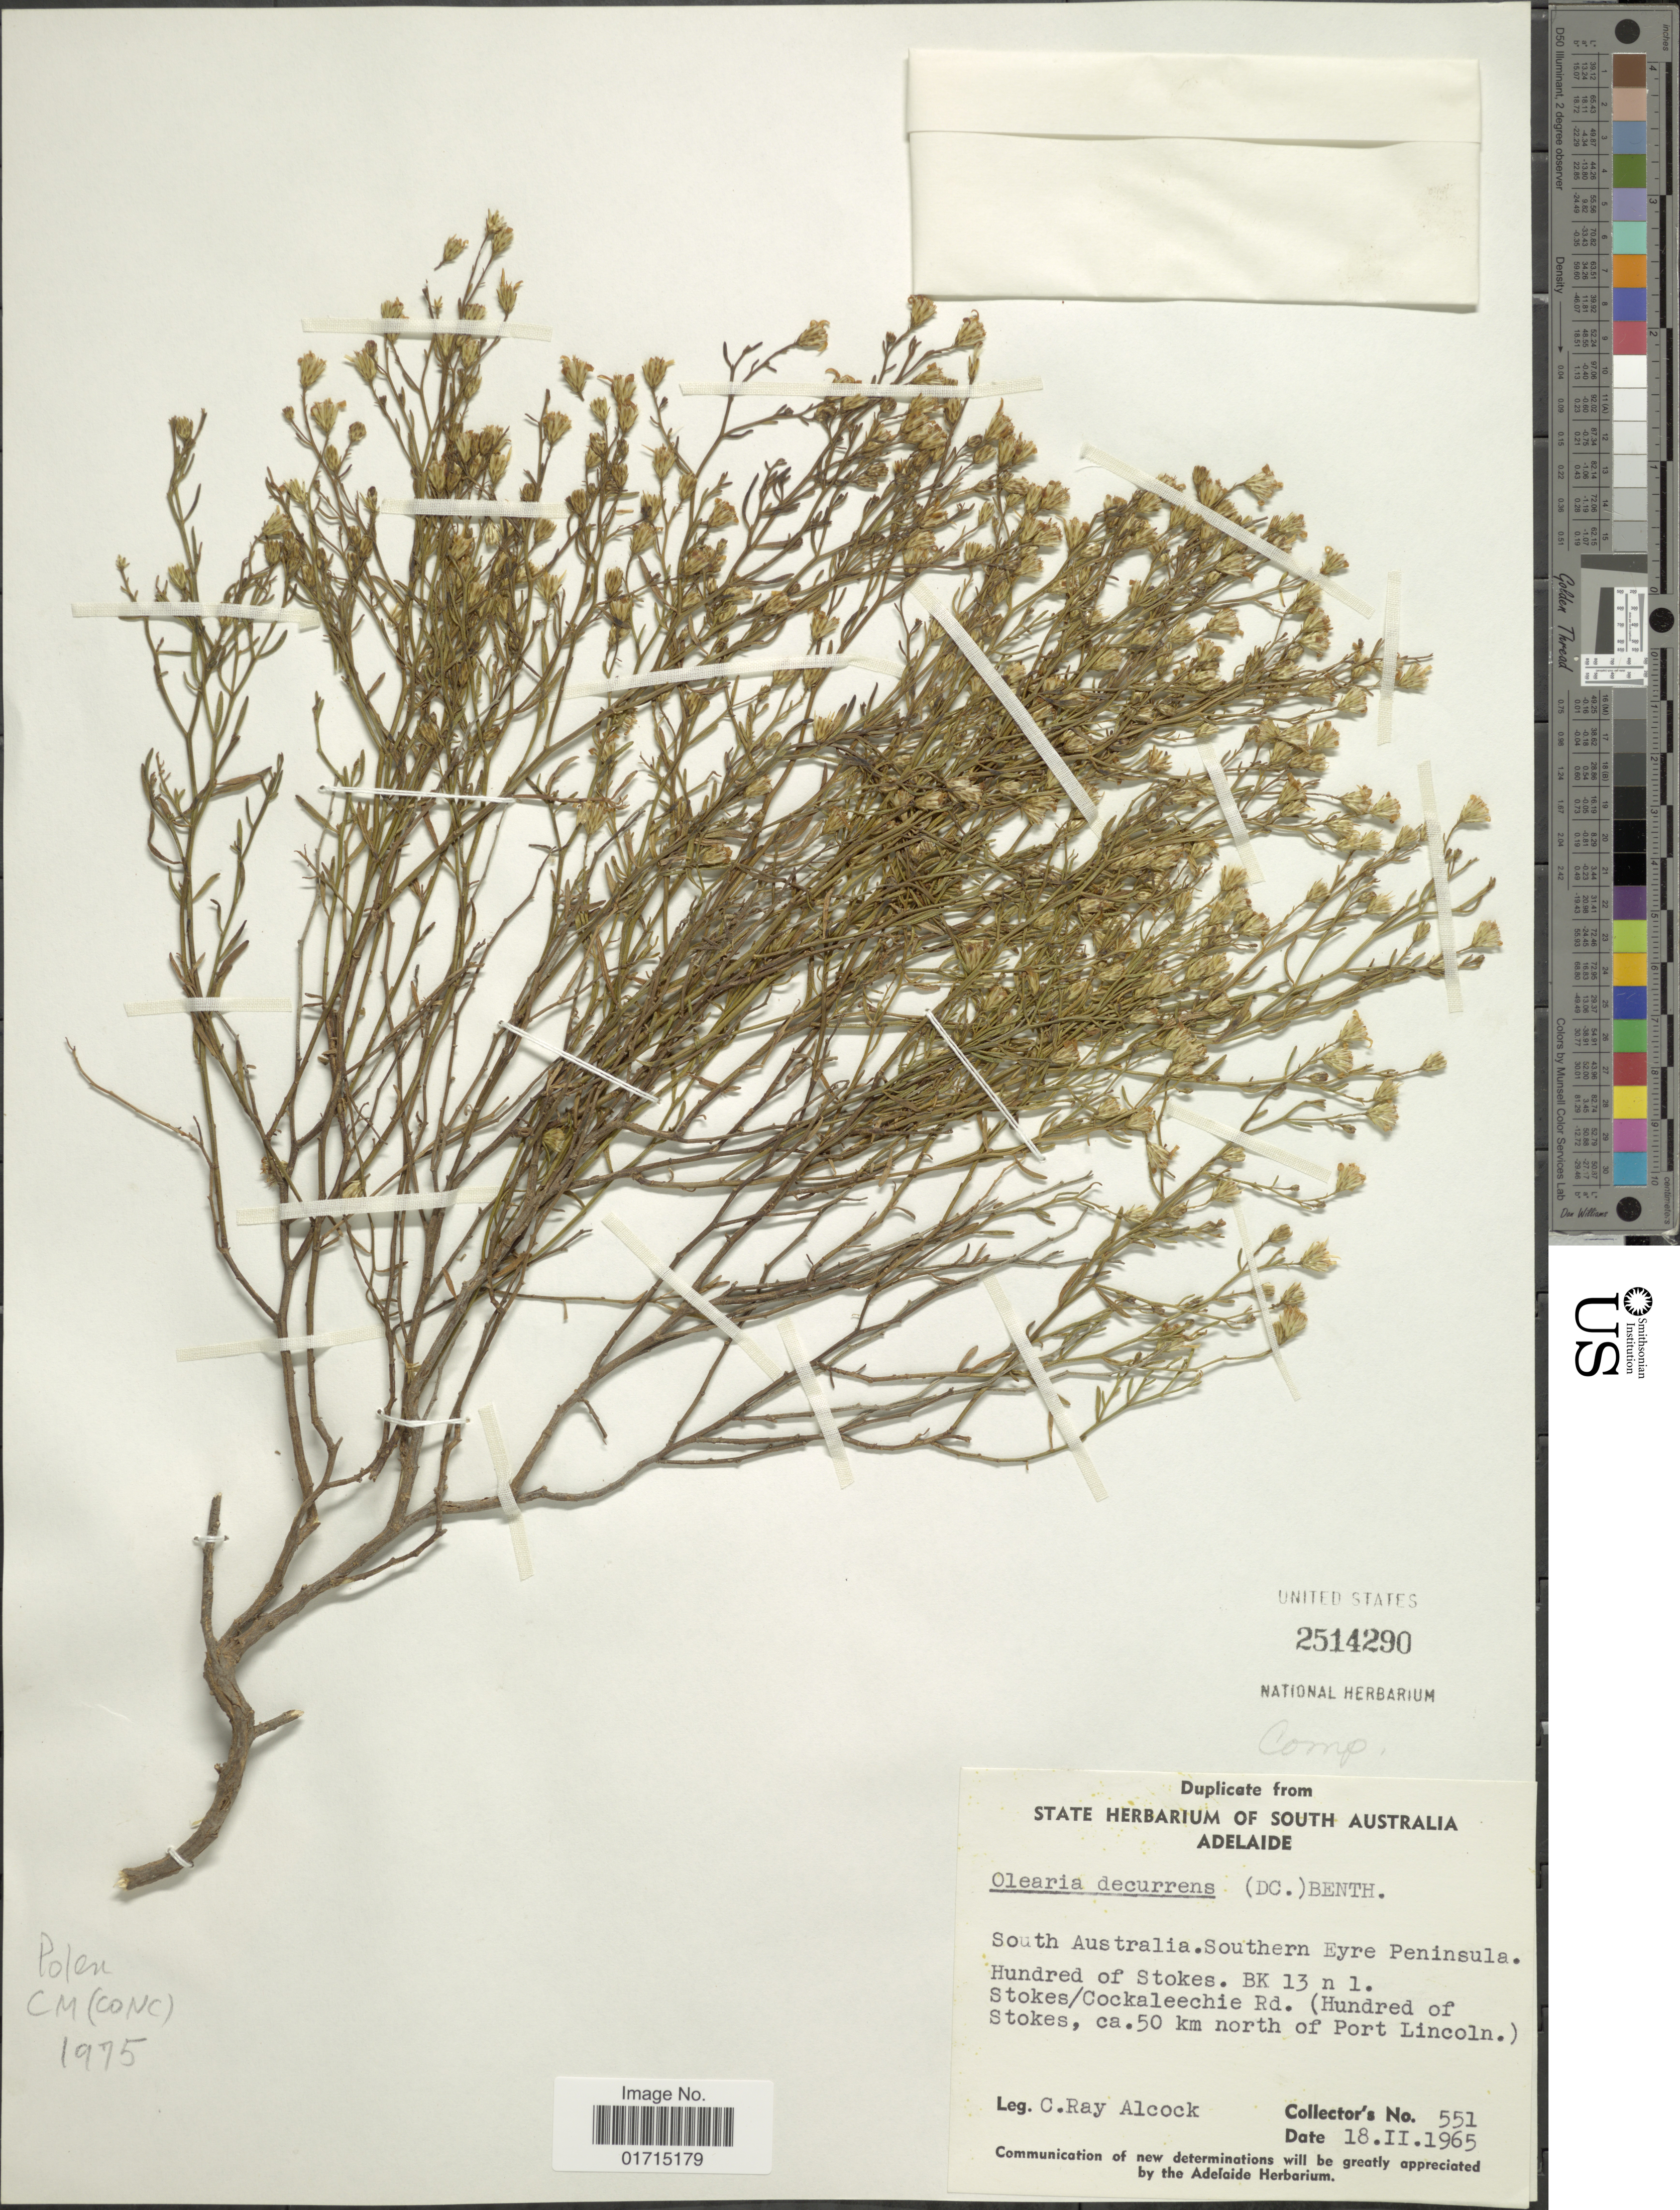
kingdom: Plantae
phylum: Tracheophyta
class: Magnoliopsida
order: Asterales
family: Asteraceae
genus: Olearia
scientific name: Olearia decurrens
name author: (DC.) Benth.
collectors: C. Alcock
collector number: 551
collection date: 1965-02-18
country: Australia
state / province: South Australia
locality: South Australia. Southern Eyre Peninsula. Hundred of Stokes. Bk 13 in 1. Stokes/Cockaleechie Rd. (Hundred of Stokes, ca. 50 km north of Port Lincoln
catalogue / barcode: US 2514290